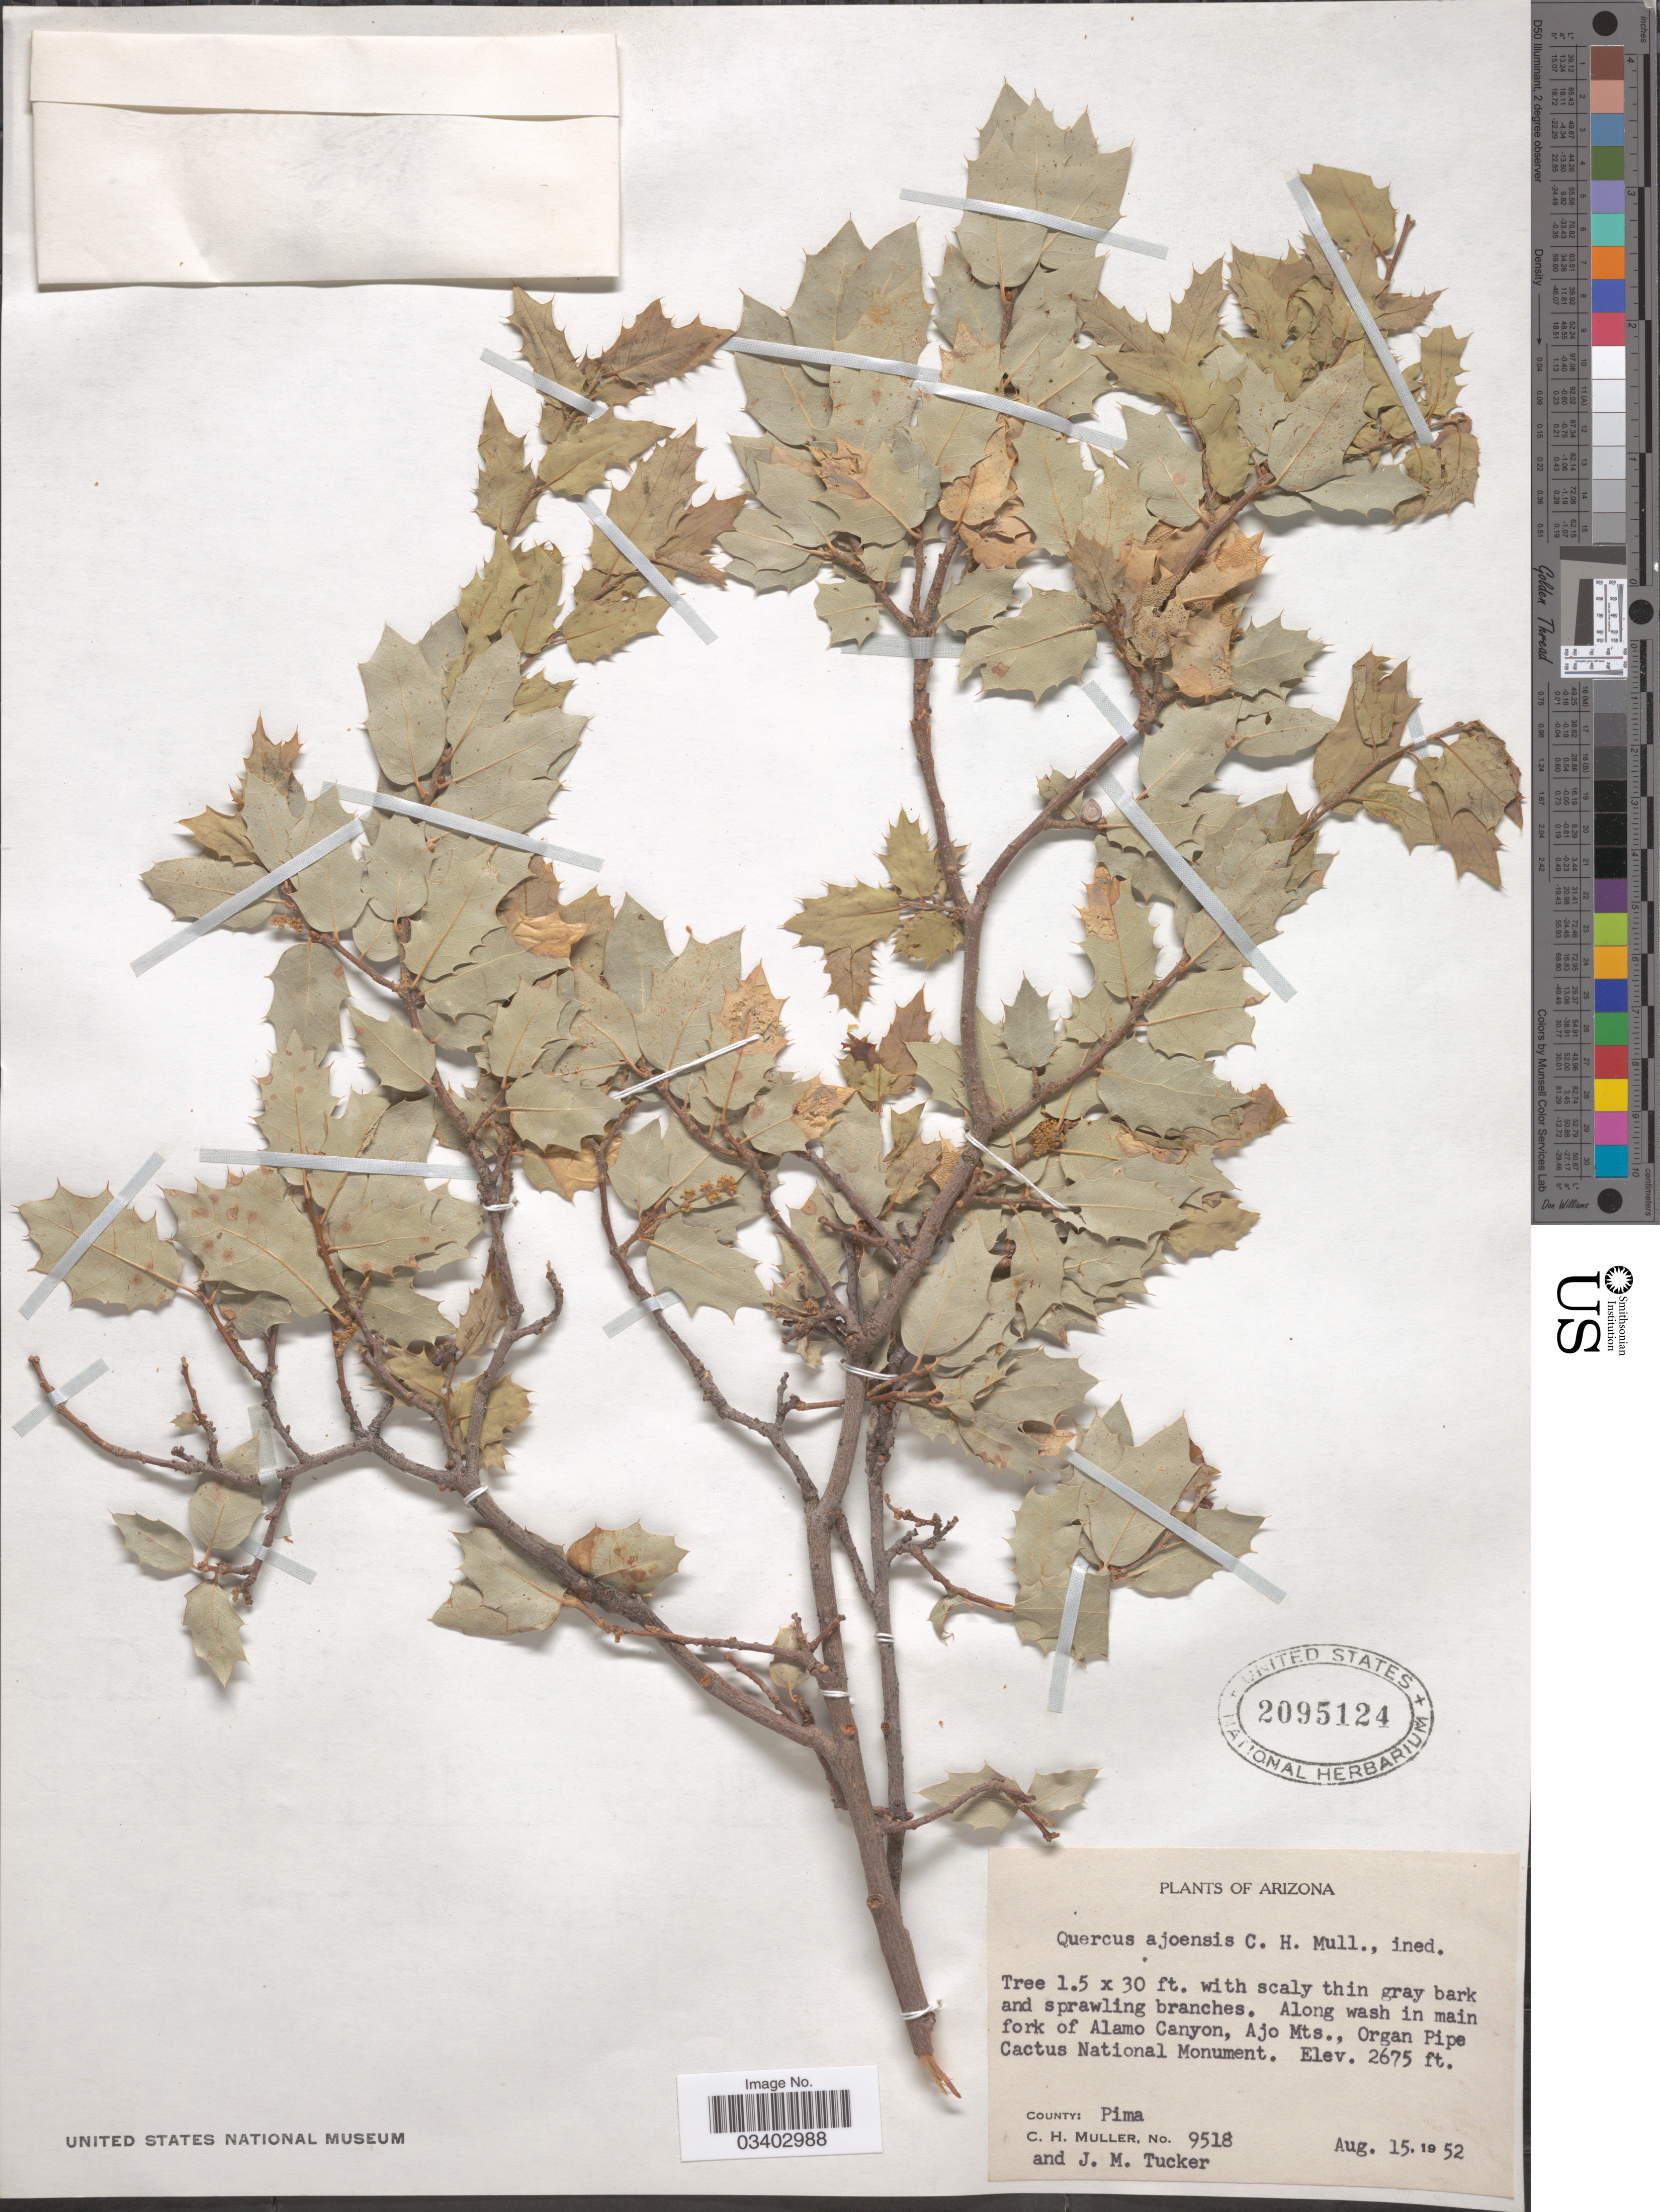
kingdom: Plantae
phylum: Tracheophyta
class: Magnoliopsida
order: Fagales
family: Fagaceae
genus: Quercus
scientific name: Quercus ajoensis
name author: C.H. Mull.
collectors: C. H. Mueller & J. M. Tucker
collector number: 9518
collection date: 1952-08-15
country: United States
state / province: Arizona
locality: Along wash in main fork of Alamo Canyon, Ajo Mts., Organ Pipe Cactus National Monument. County: Pima.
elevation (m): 815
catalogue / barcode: US 2095124